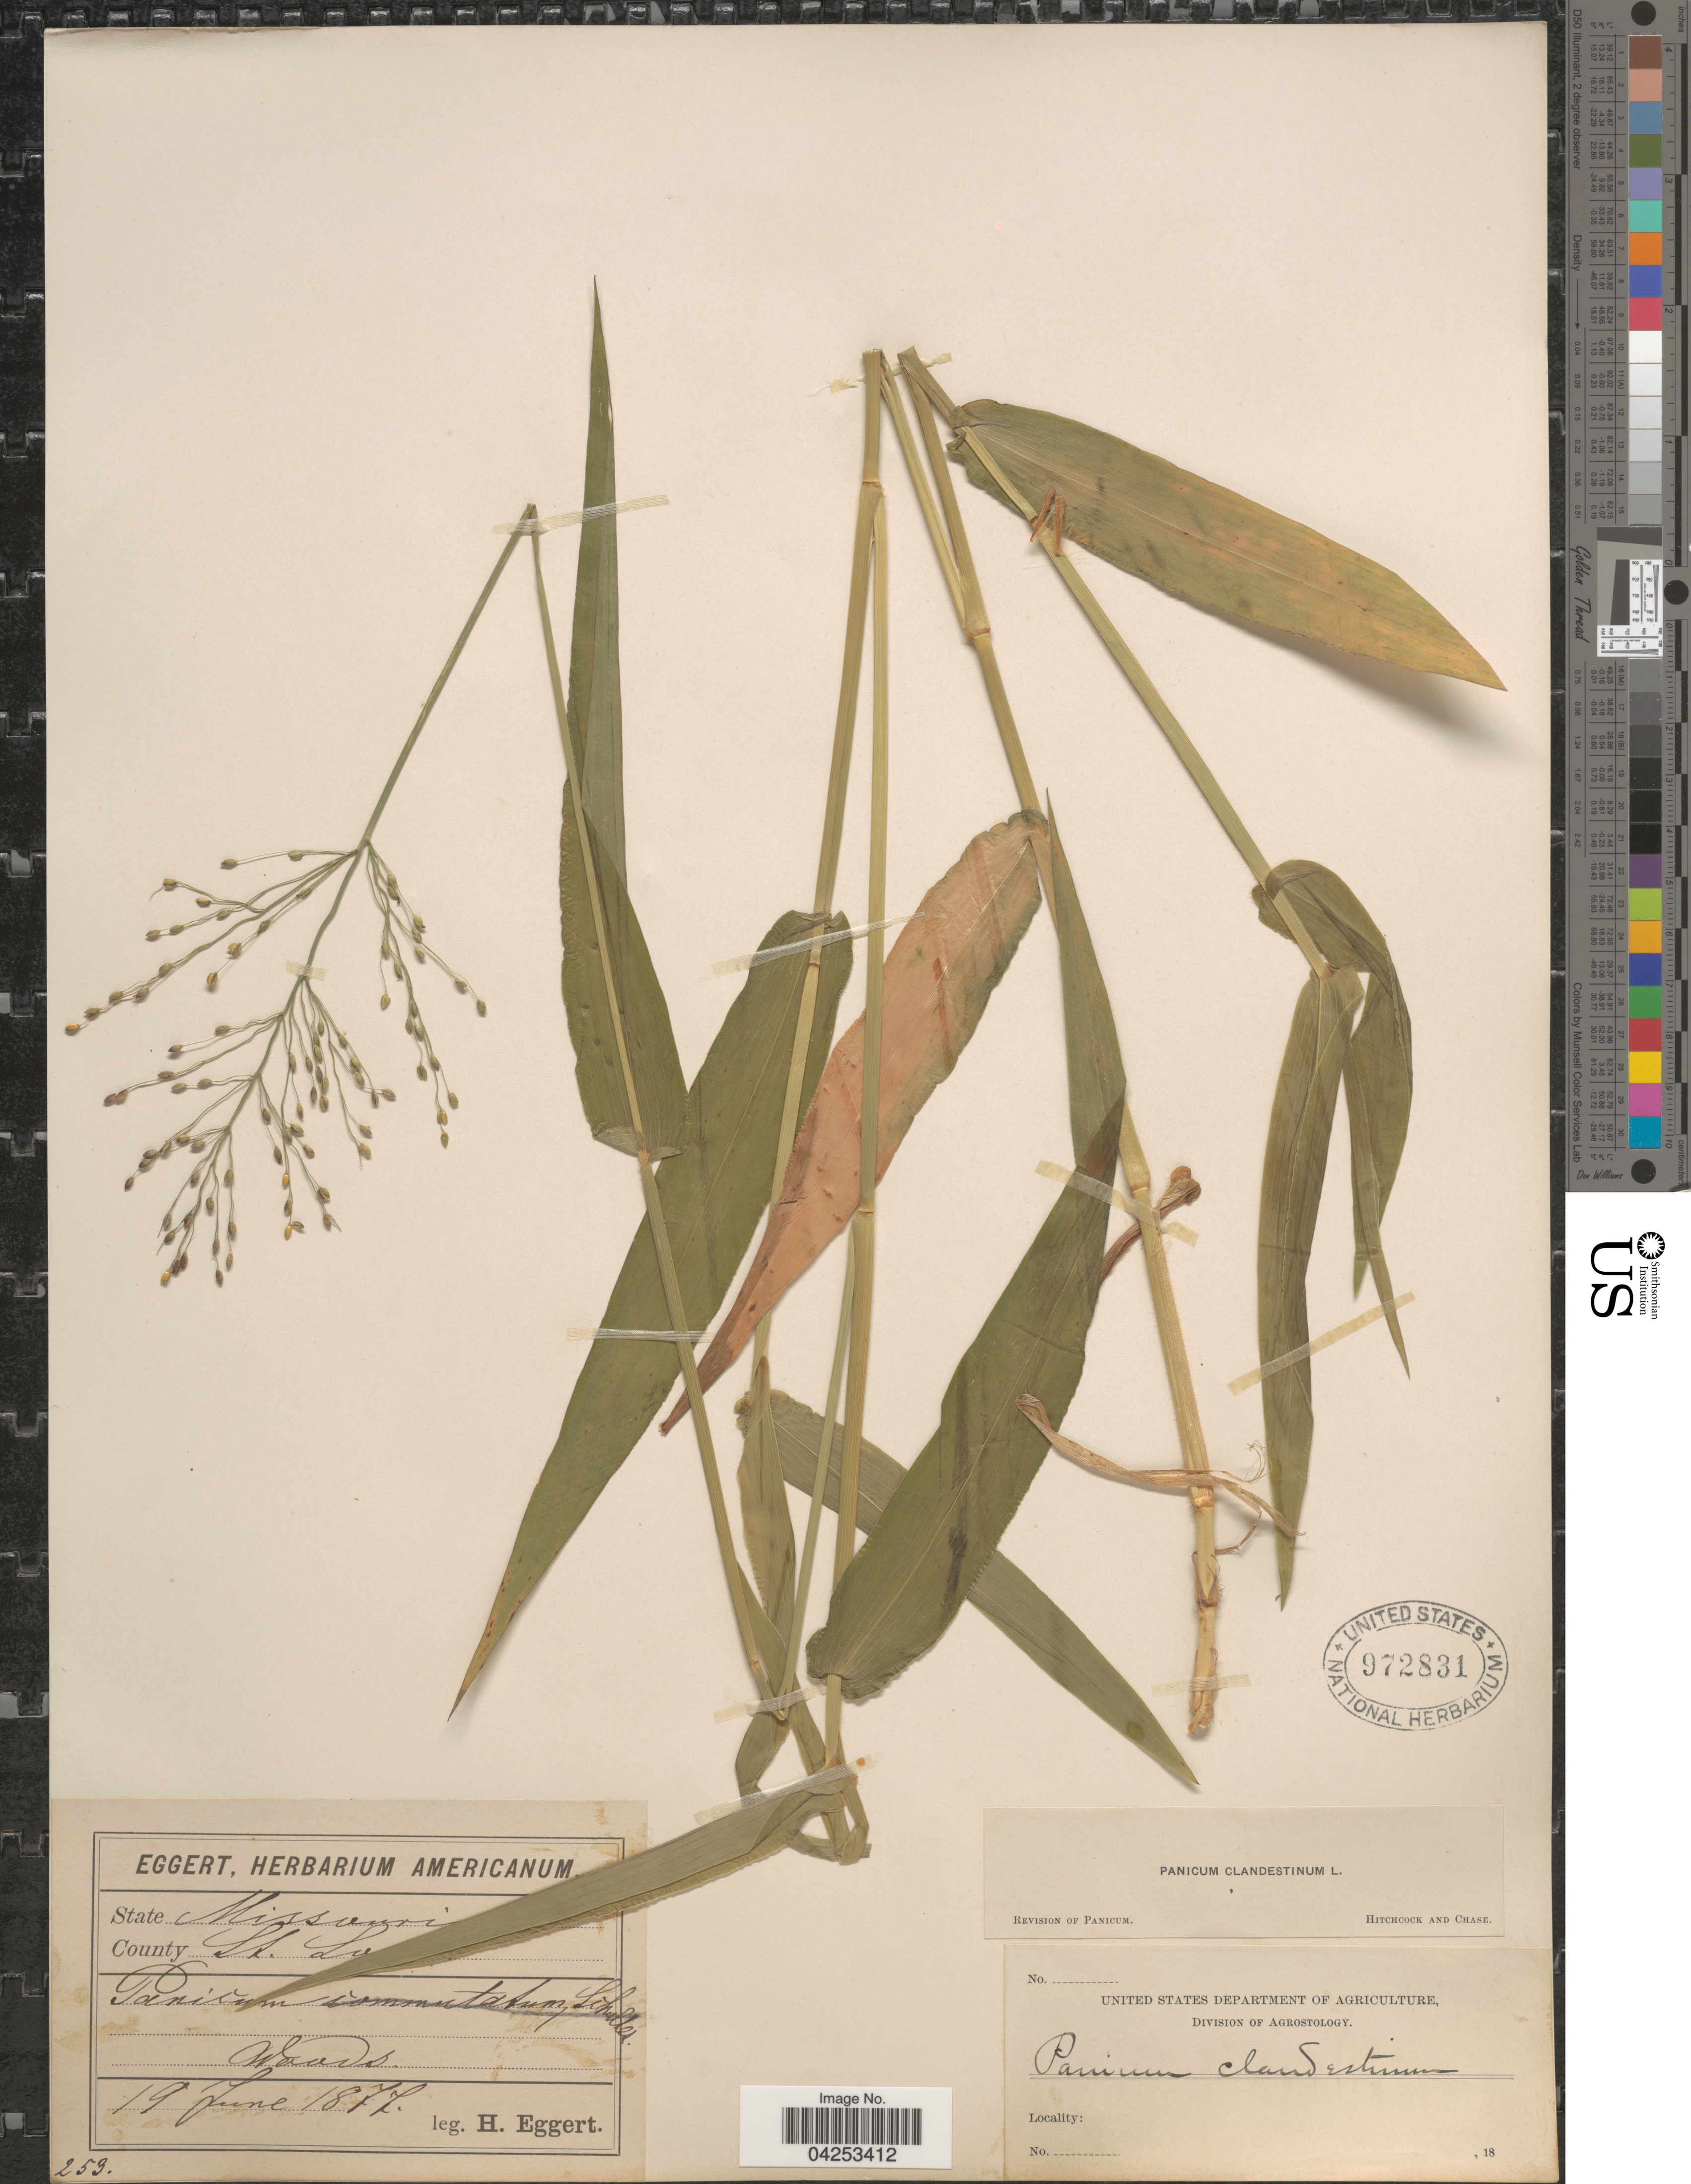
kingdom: Plantae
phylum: Tracheophyta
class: Liliopsida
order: Poales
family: Poaceae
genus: Dichanthelium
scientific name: Dichanthelium clandestinum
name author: (L.) Gould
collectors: H. Eggert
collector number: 253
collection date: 1877-06-19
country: United States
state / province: Missouri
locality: County St. Louis.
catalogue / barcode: US 972831